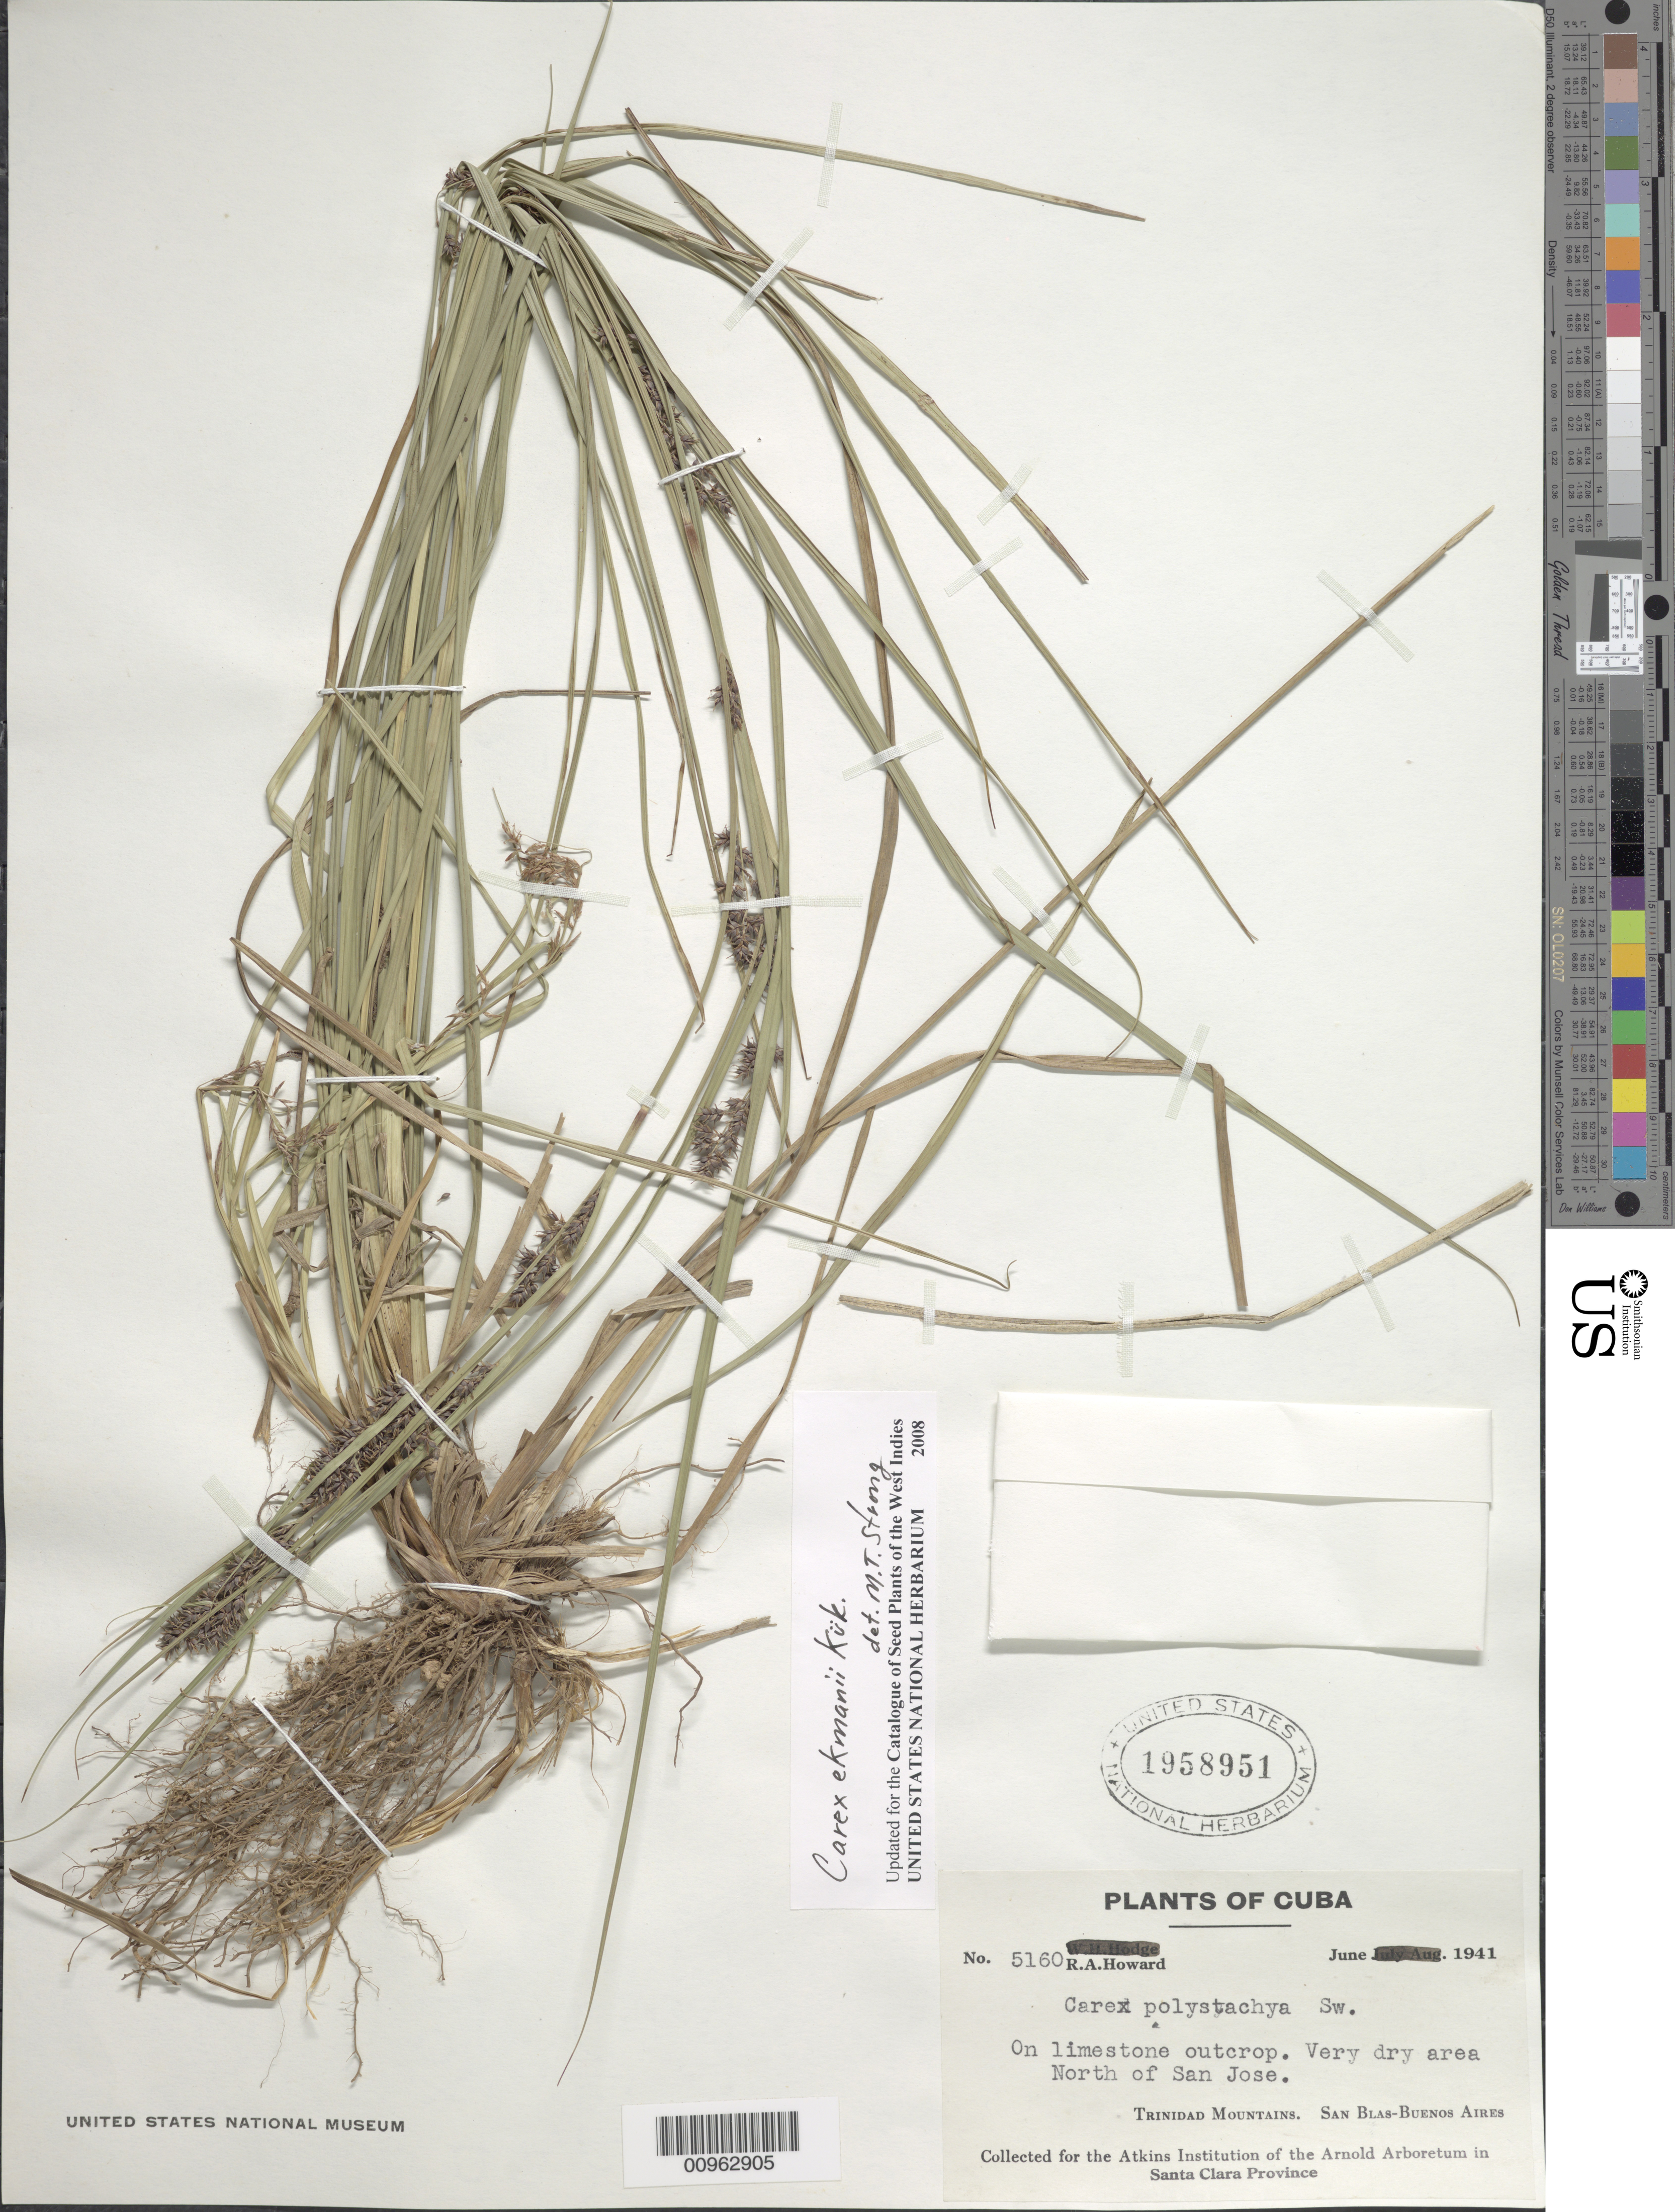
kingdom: Plantae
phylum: Tracheophyta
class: Liliopsida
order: Poales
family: Cyperaceae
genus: Carex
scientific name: Carex ekmanii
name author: Kük.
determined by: Strong, M. T., (US), Smithsonian Institution - National Museum of Natural History (UNITED STATES)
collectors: R. A. Howard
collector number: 5160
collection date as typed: Jun 1941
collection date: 1941-06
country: Cuba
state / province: Las Villas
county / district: Dry forest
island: Cuba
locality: North of San Jose, Trinidad Mountains, San Blas-Bueons Aires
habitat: On limestone outcrop in very dry area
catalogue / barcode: US 1958951